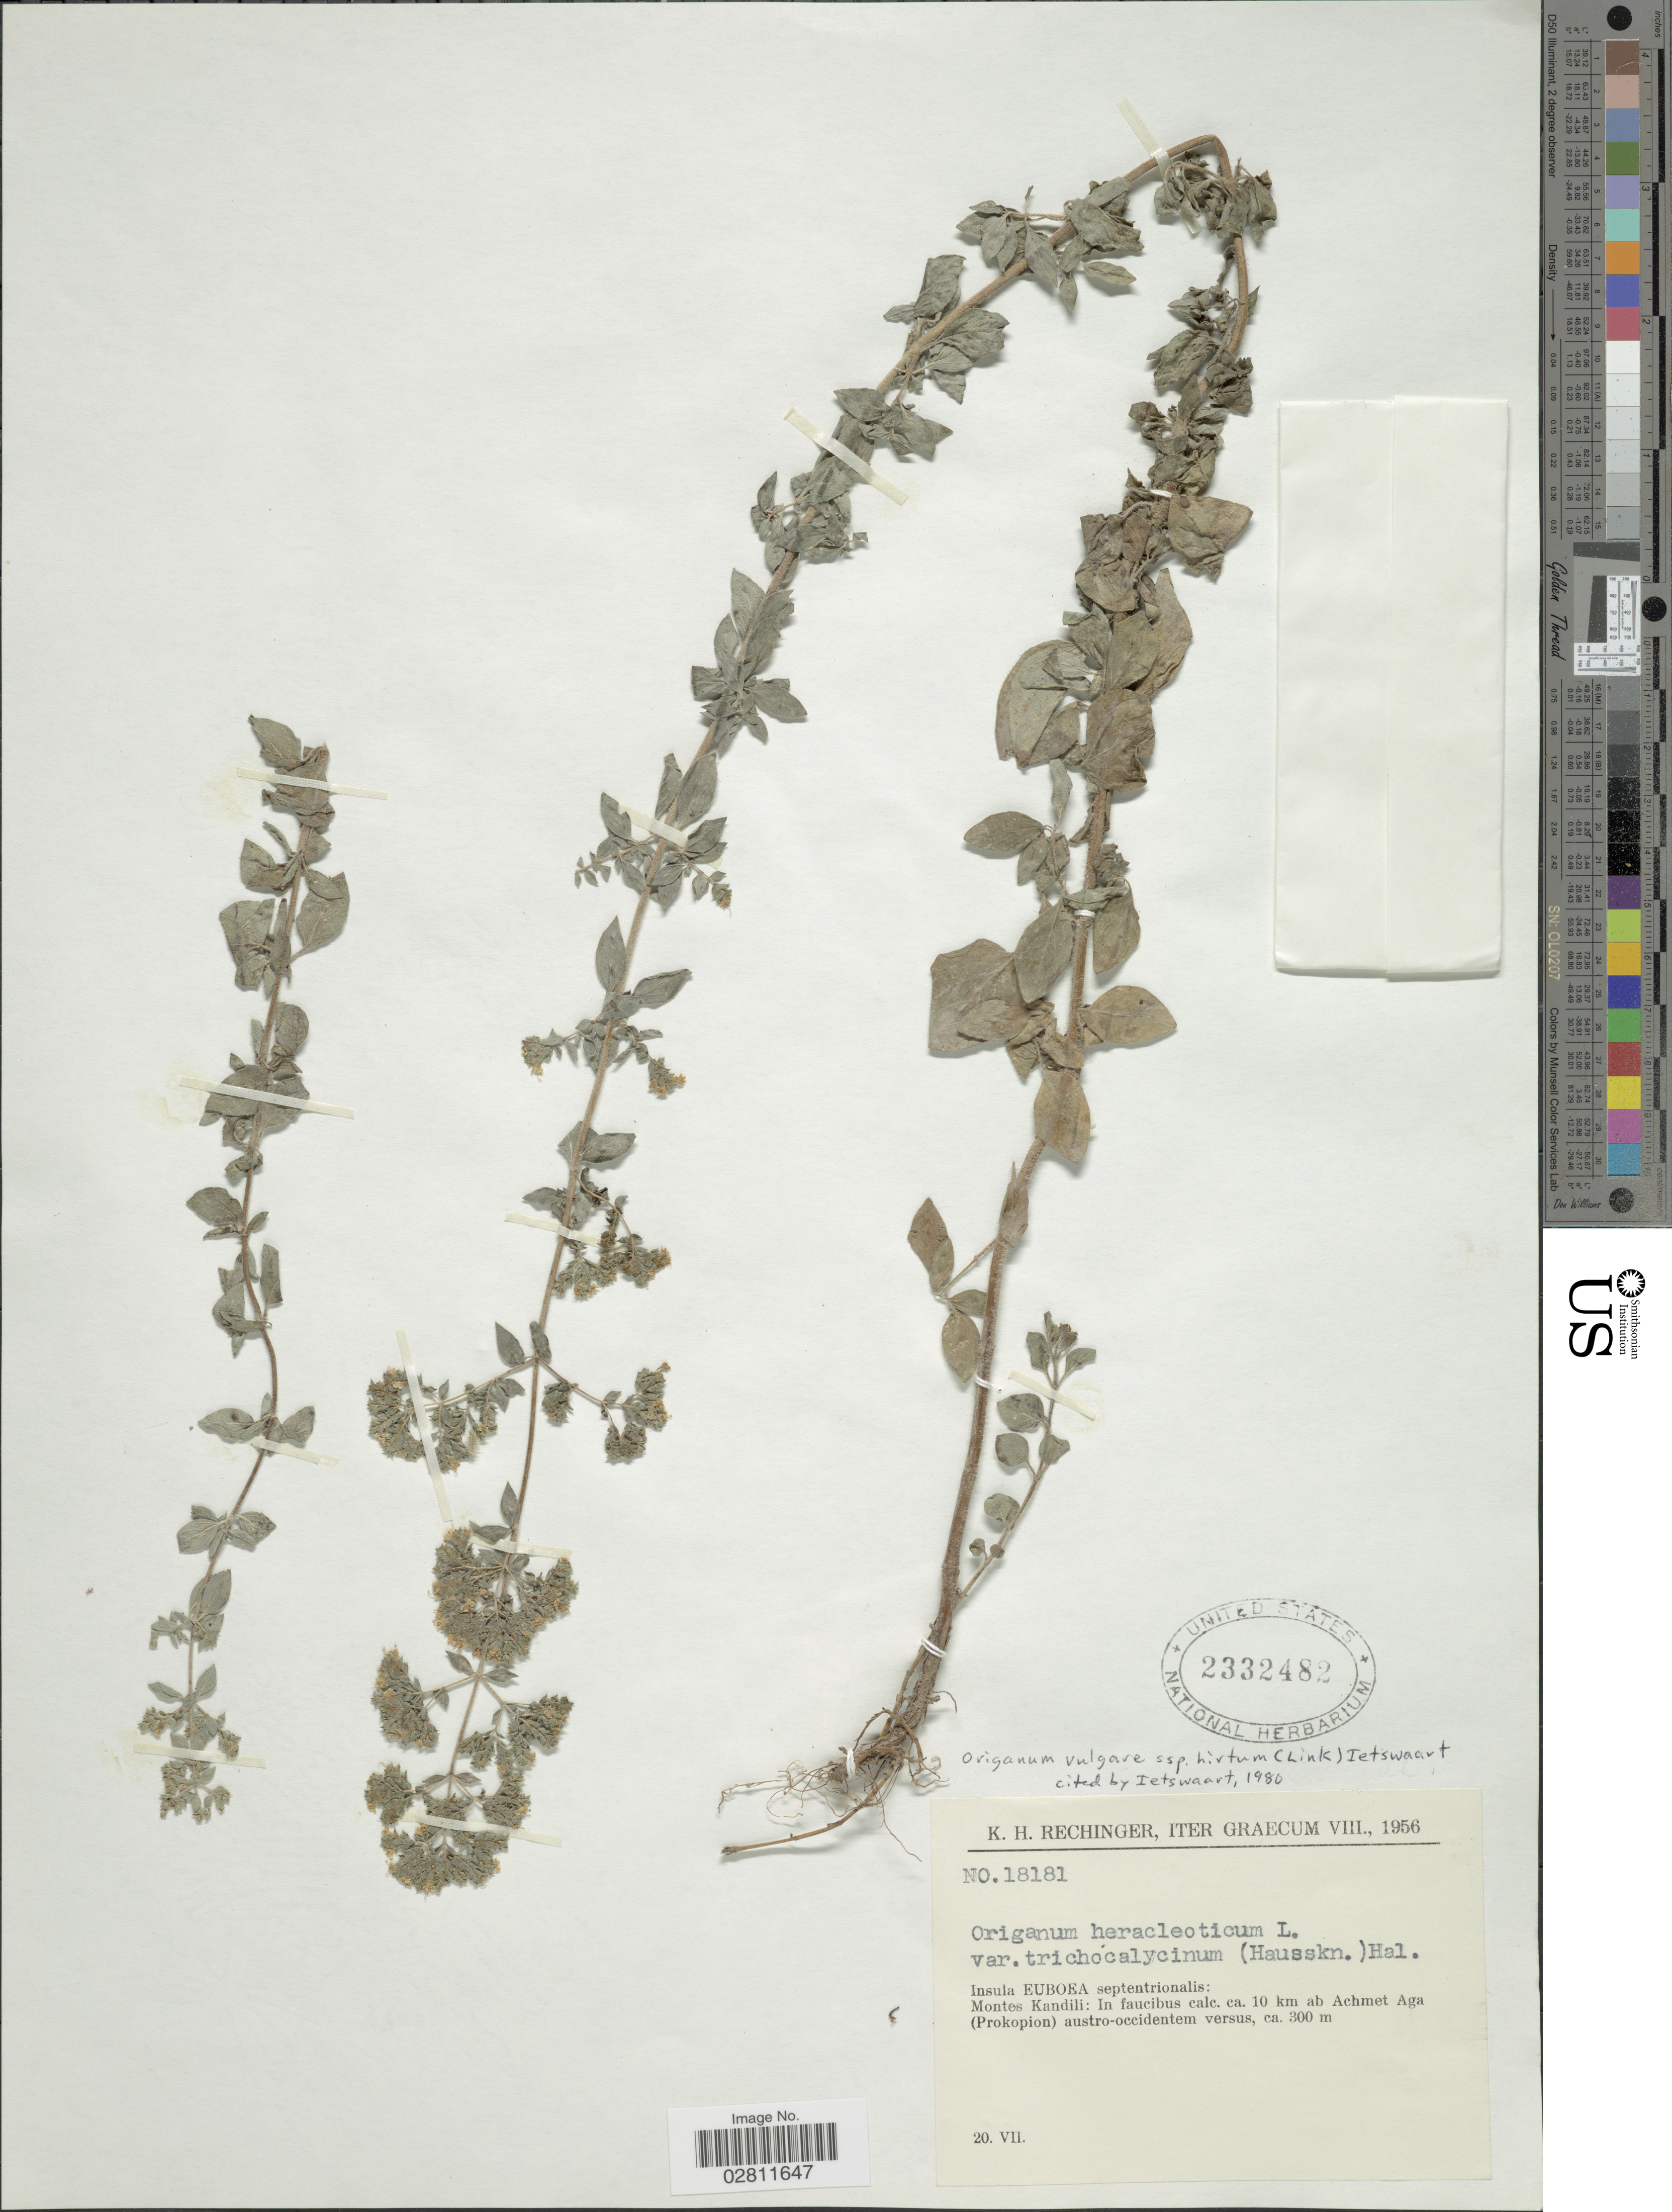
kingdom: Plantae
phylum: Tracheophyta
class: Magnoliopsida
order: Lamiales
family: Lamiaceae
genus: Origanum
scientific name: Origanum vulgare subsp. hirtum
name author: (Link) Ietsw.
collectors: K. H. Rechinger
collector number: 18181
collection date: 1956-07-20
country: Greece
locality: Iter Graecum. Insula Euboea septentrionalis: Montes Kandili: In faucibus calc. ca. 10 km ab Achmet Aga (Prokopion) autro-occidentem versus.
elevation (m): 300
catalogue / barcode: US 2332482